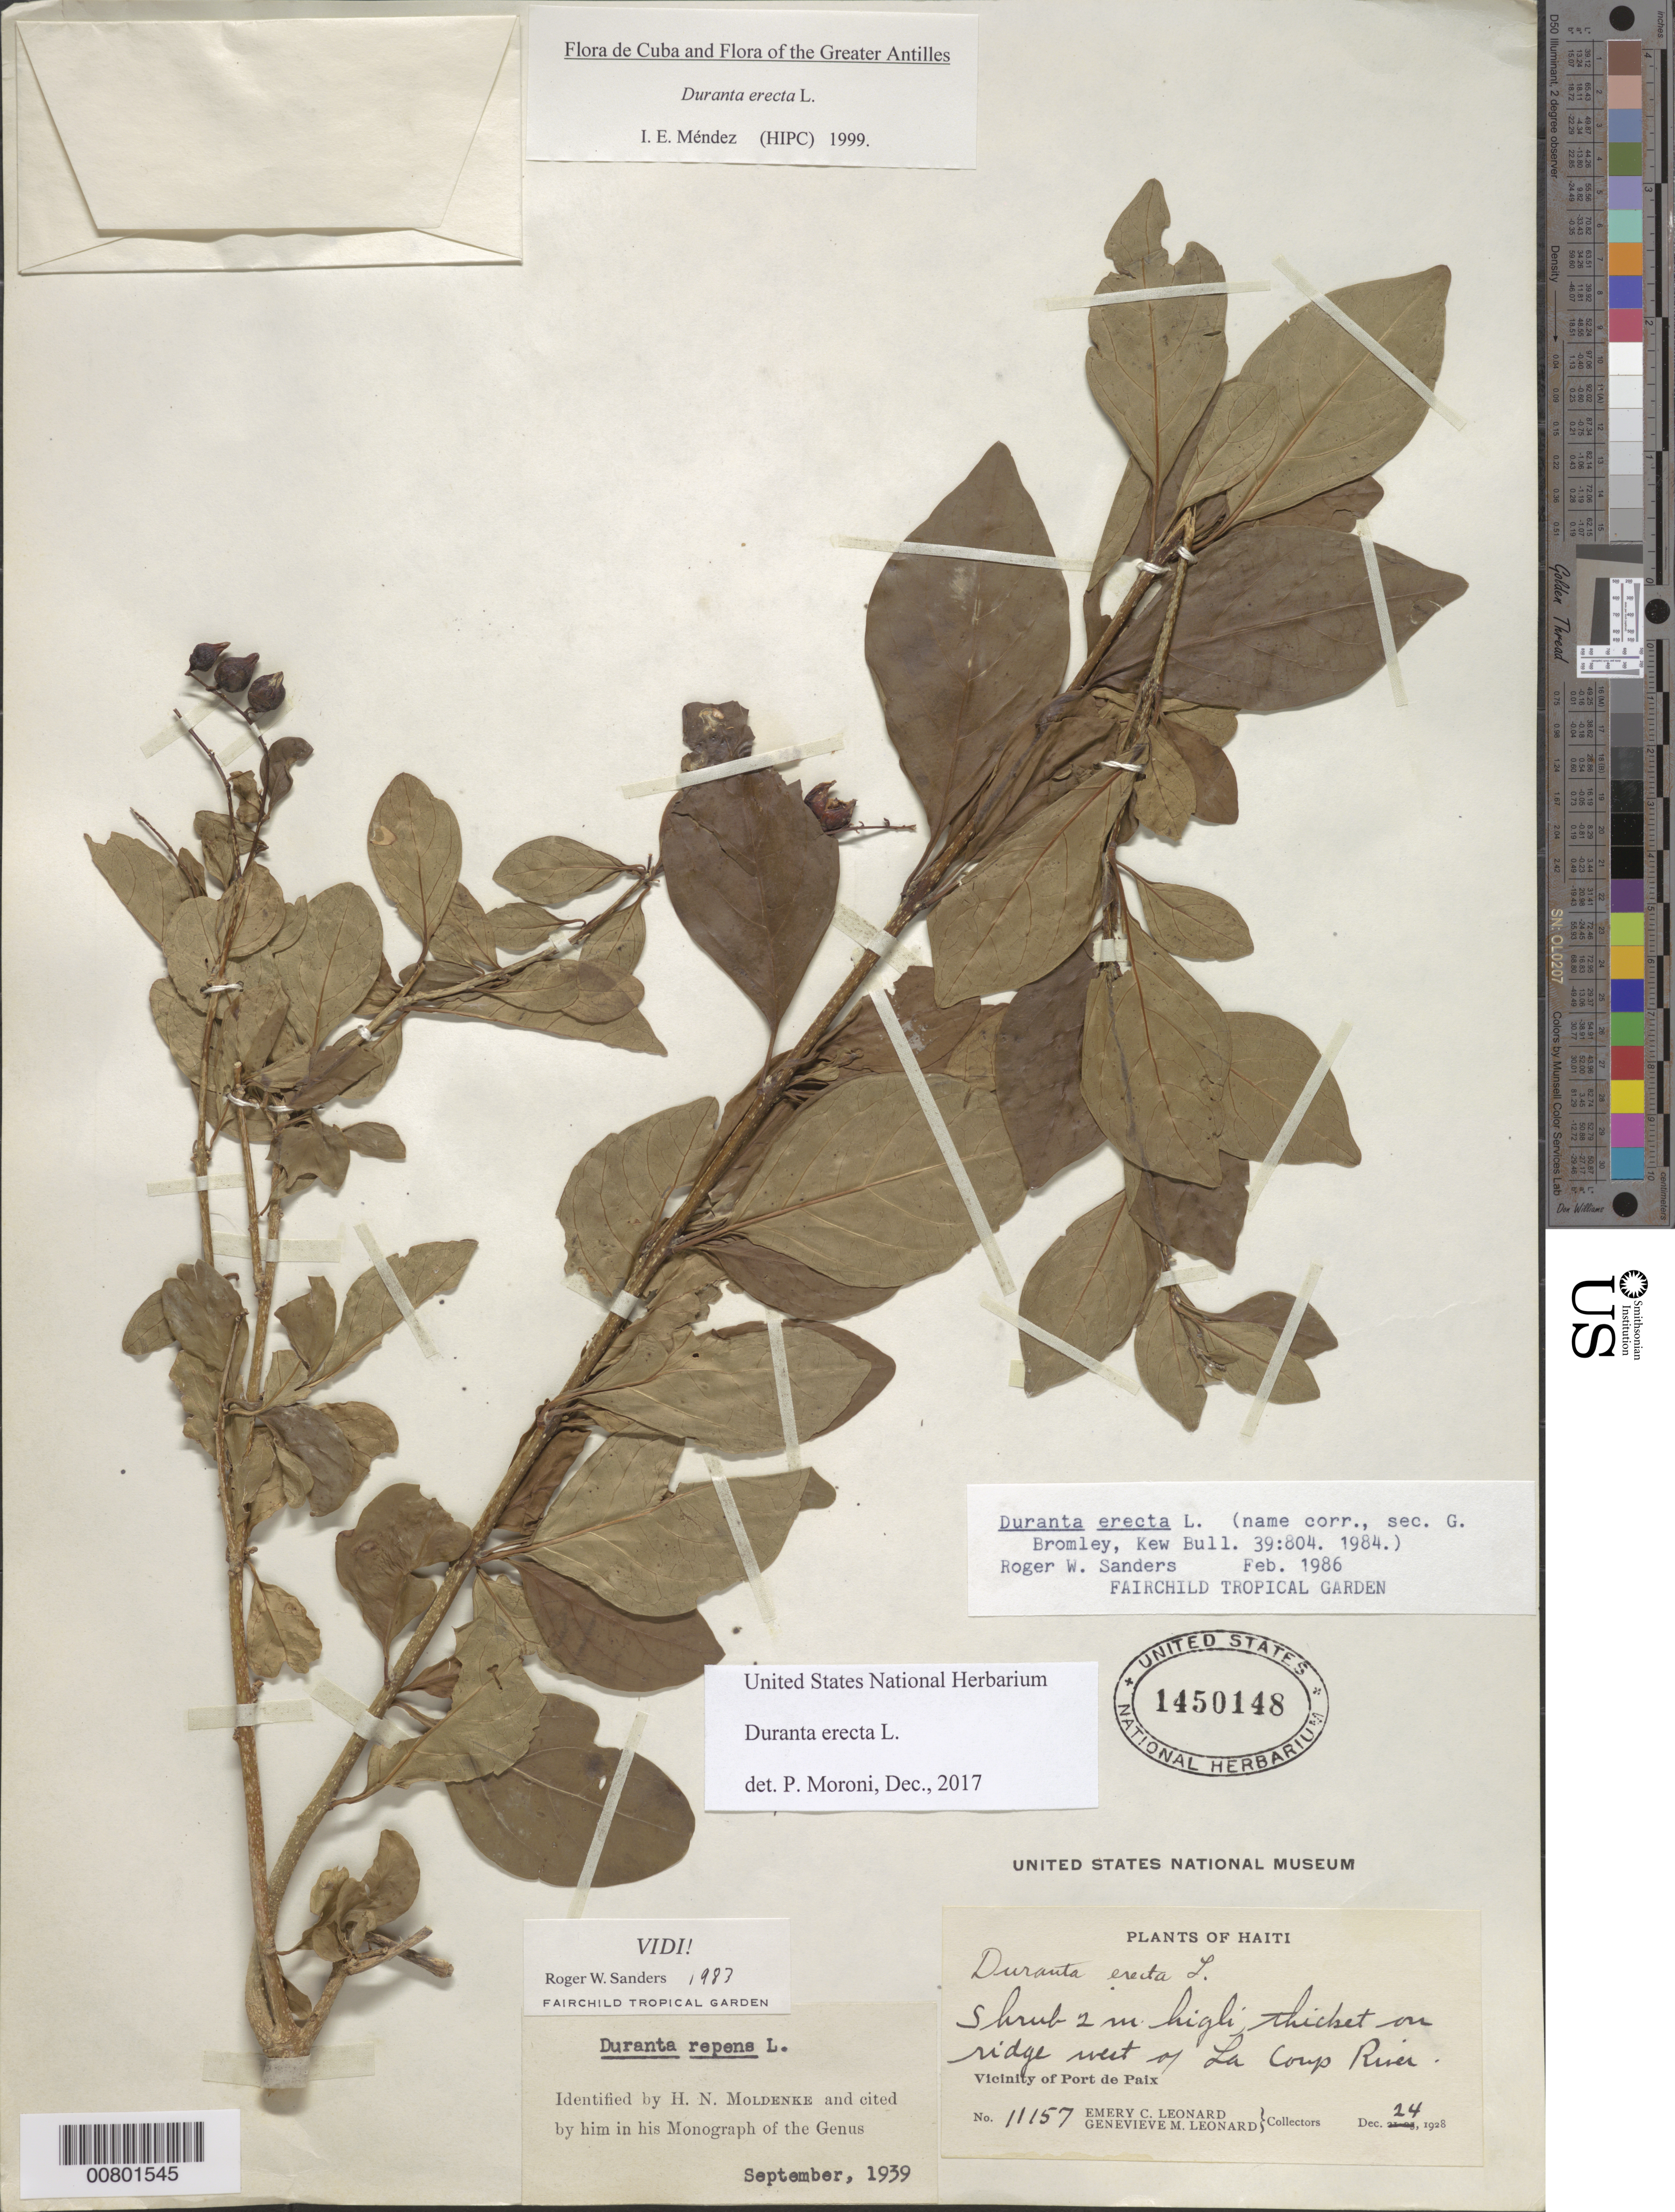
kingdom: Plantae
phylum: Tracheophyta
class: Magnoliopsida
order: Lamiales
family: Verbenaceae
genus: Duranta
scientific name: Duranta erecta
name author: L.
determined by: Méndez, Isidro E., (HIPC)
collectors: E. C. Leonard & G. M. Leonard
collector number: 11157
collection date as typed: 24 Dec 1928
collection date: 1928-12-24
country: Haiti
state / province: Nord-Ouest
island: Hispaniola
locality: Vicinity of Port de Paix, La Coup River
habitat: Thicket on ridge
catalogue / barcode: US 1450148